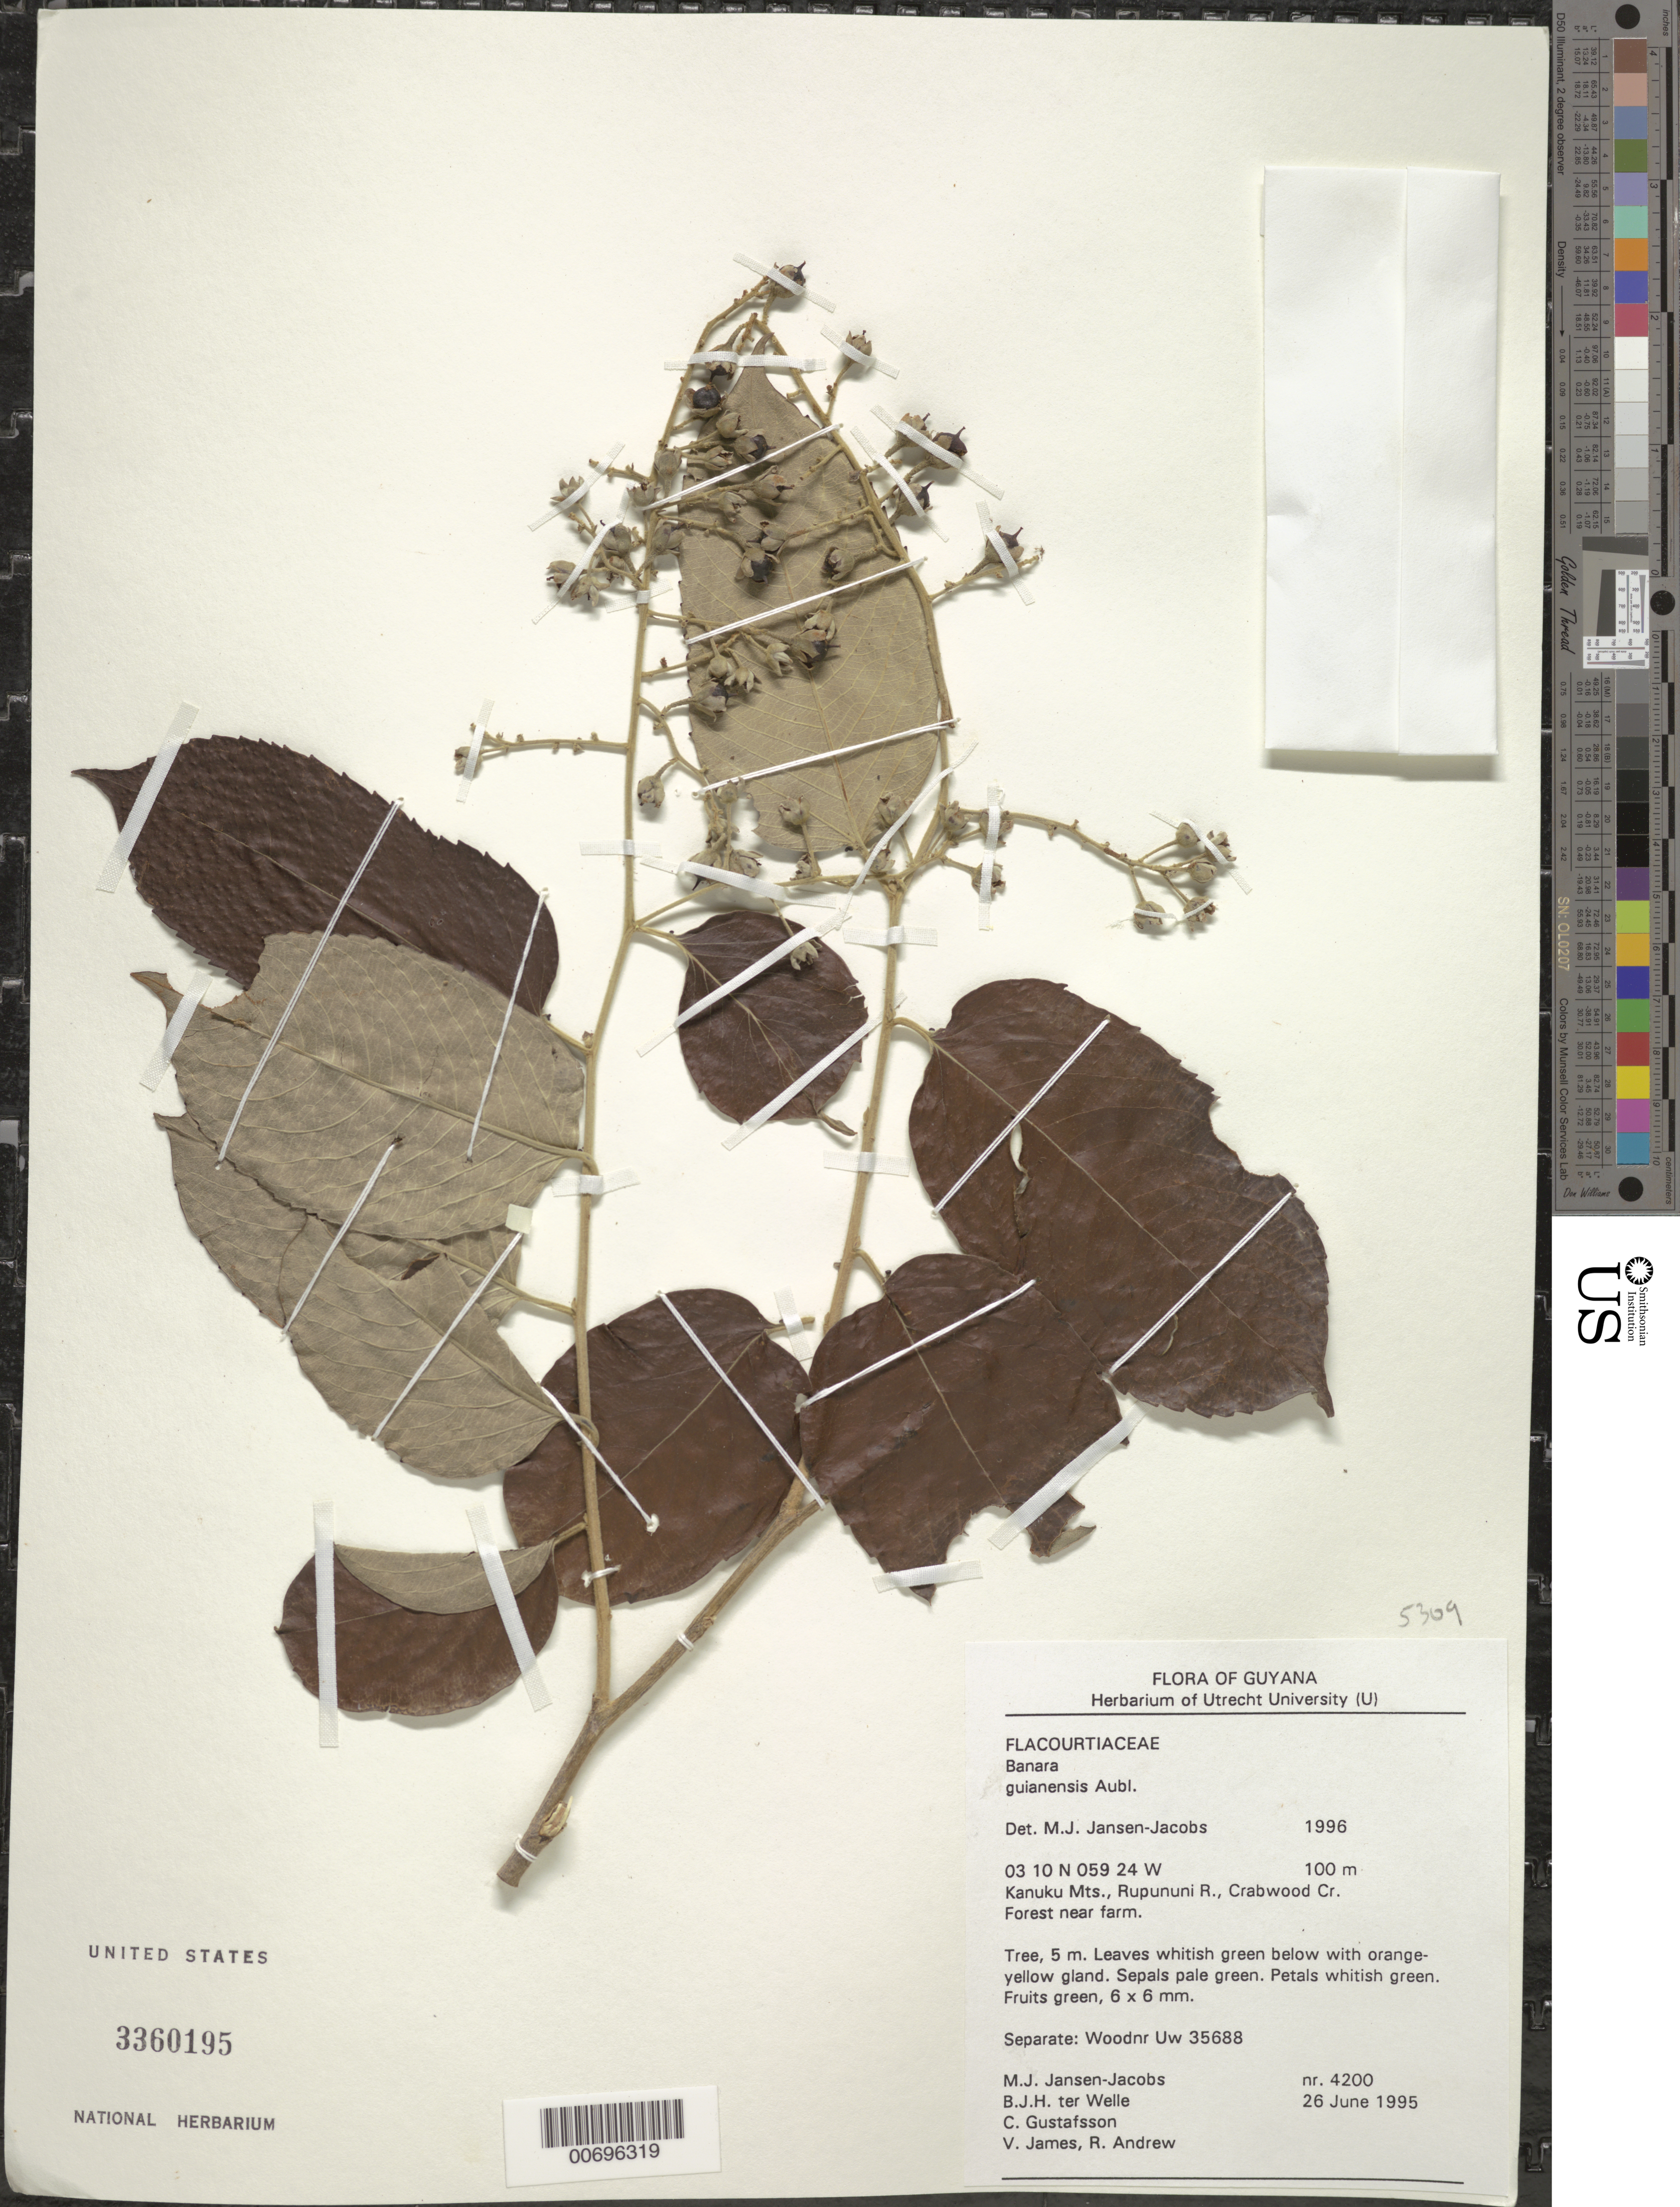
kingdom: Plantae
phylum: Tracheophyta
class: Magnoliopsida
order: Malpighiales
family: Salicaceae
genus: Banara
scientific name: Banara guianensis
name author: Aubl.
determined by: Jansen-Jacobs, M. J., (U), Nationaal Herbarium Nederland, Utrecht University branch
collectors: M. J. Jansen-Jacobs, B. Welle, C. G. Gustafsson, V. James & R. Andrew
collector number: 4200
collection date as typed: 26-Jun-95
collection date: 1995-06-26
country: Guyana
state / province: U. Takutu-U. Essequibo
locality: Crabwood Creek, Rupununi River, Kanuku Mts.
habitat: Forest near farm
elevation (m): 100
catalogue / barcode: US 3360195